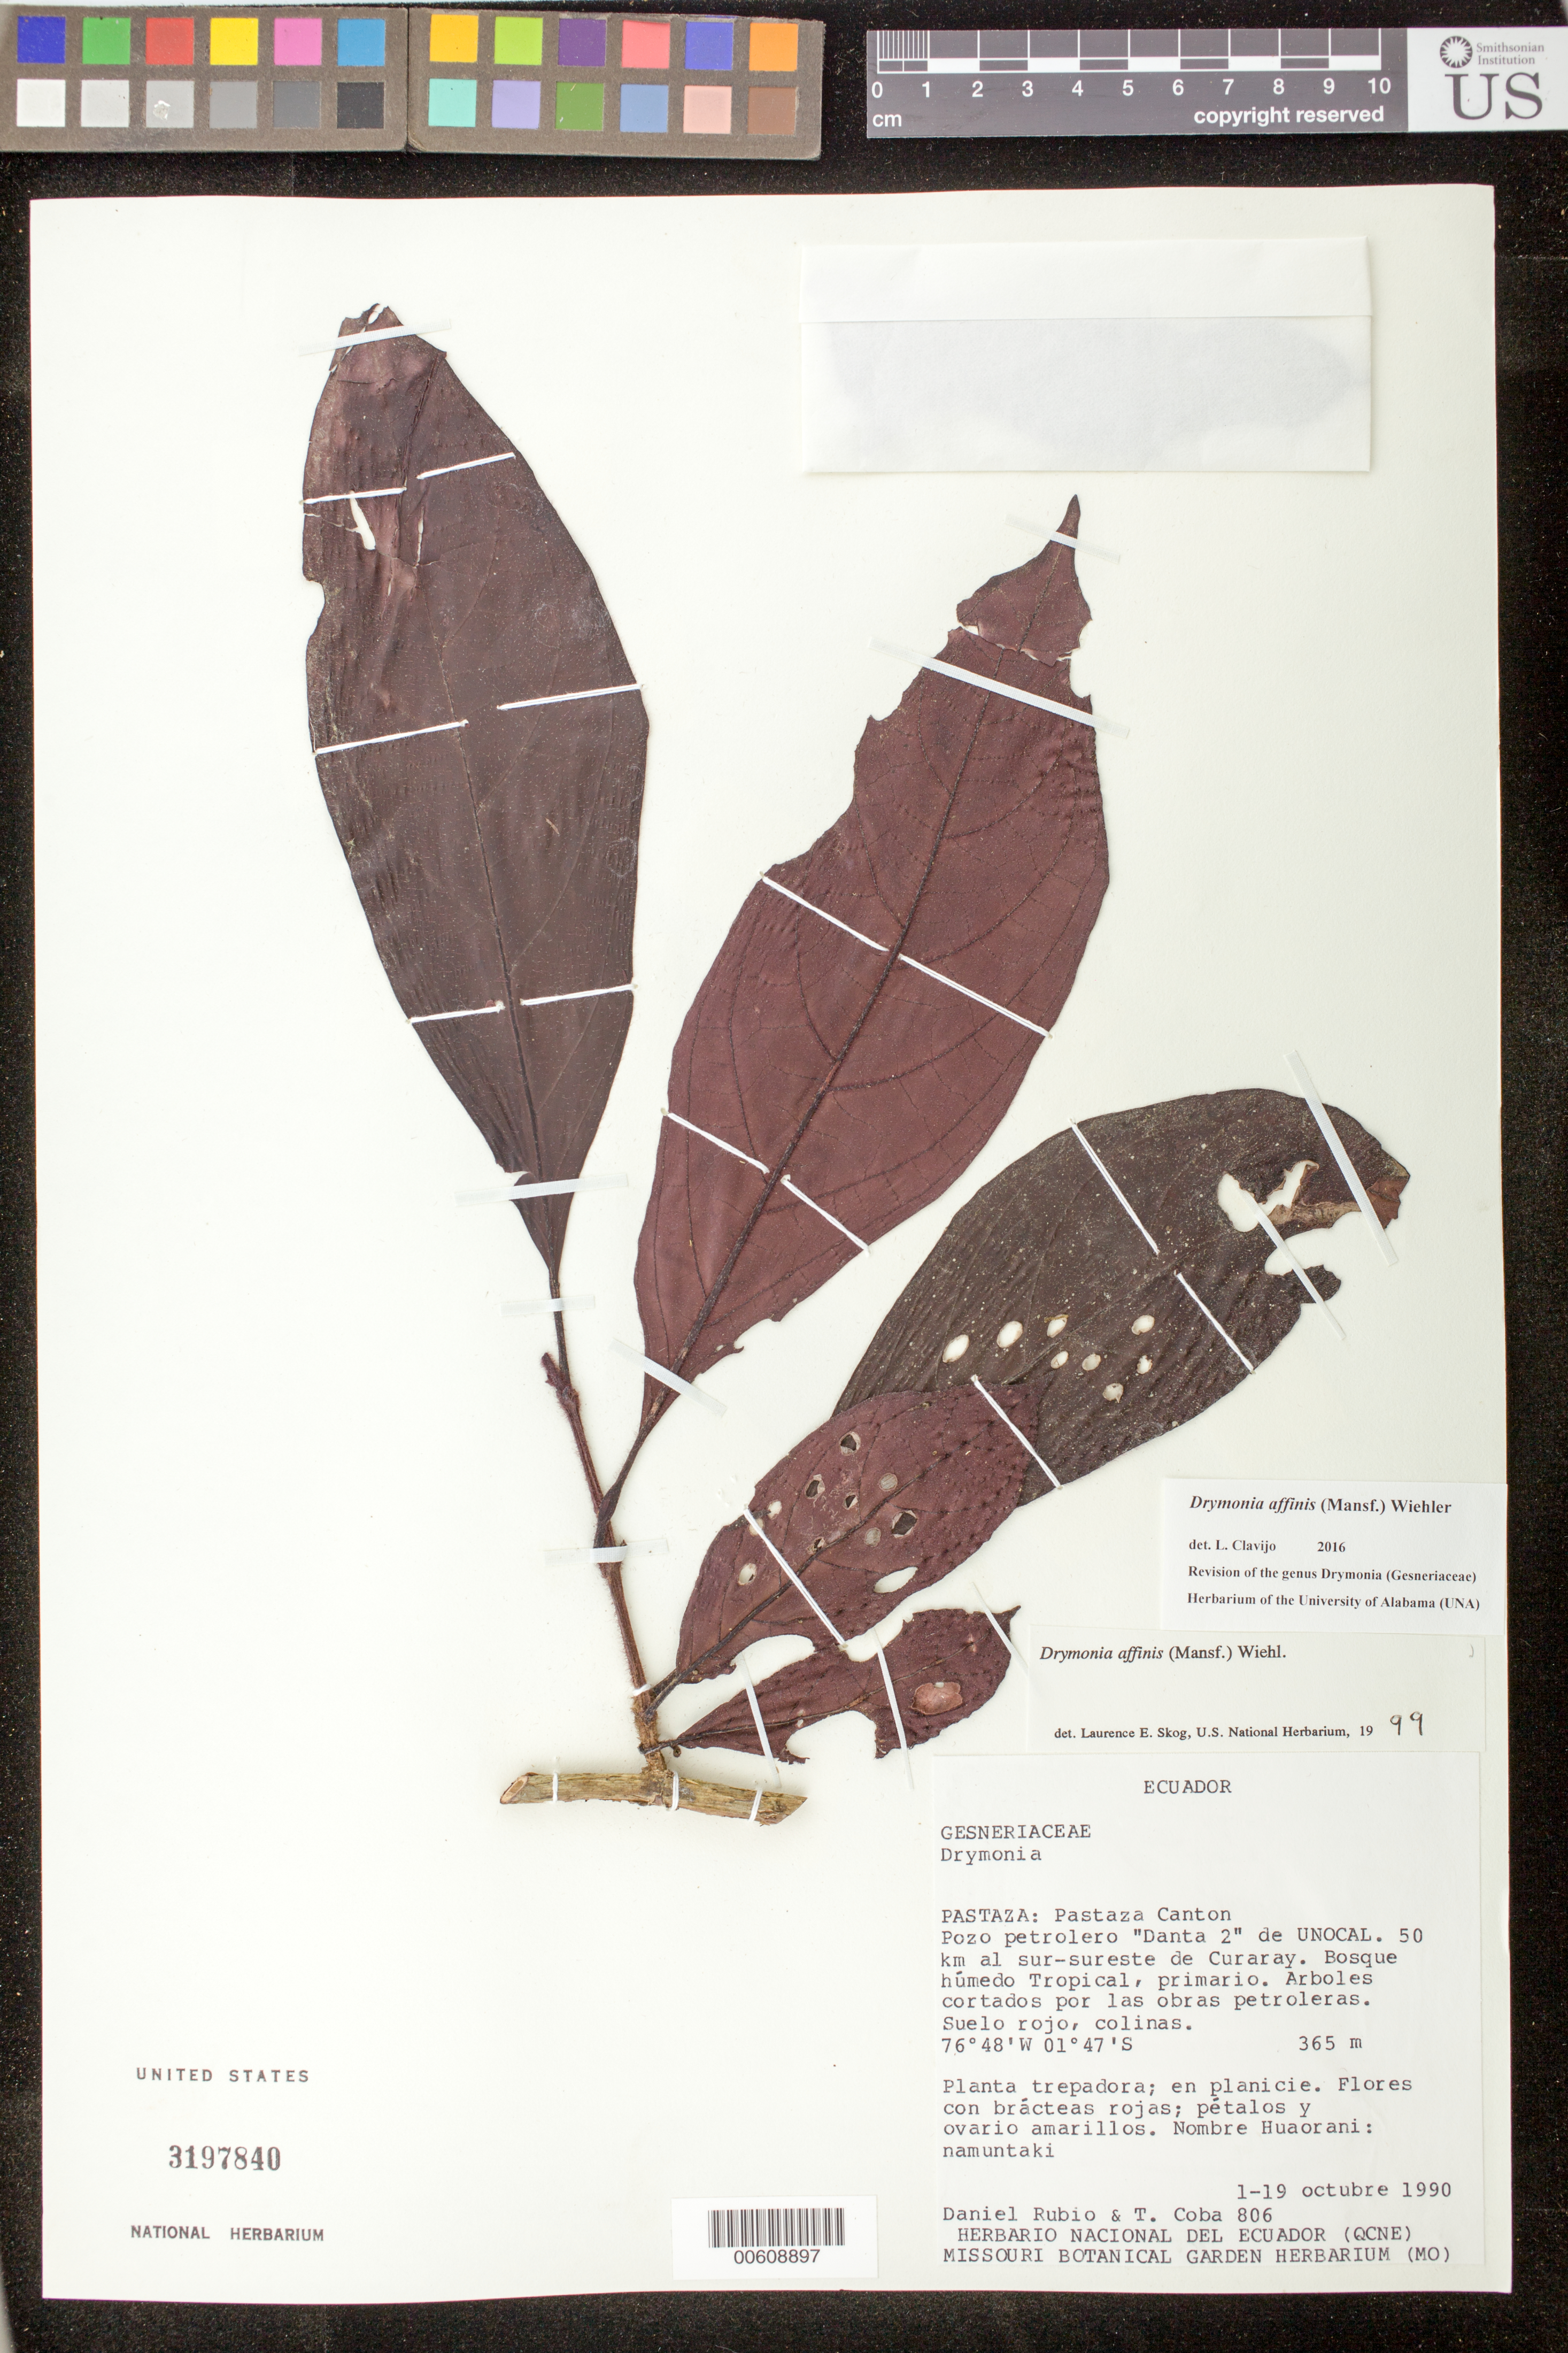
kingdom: Plantae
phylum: Tracheophyta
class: Magnoliopsida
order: Lamiales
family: Gesneriaceae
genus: Drymonia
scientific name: Drymonia affinis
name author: (Mansf.) Wiehler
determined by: Skog, Laurence E.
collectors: D. Rubio & T. Coba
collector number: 806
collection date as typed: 1-19 Oct 1990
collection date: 1990-10-01/1990-10-19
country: Ecuador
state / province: Pastaza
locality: Pastaza Canton; Pozo petrolero "Danta 2" de UNOCAL, 50 km al SSE de Curaray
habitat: Bosque húmedo tropical, primario; árboles cortados por las obras petroleras; suelo rojo, colinas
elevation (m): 365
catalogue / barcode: US 3197840